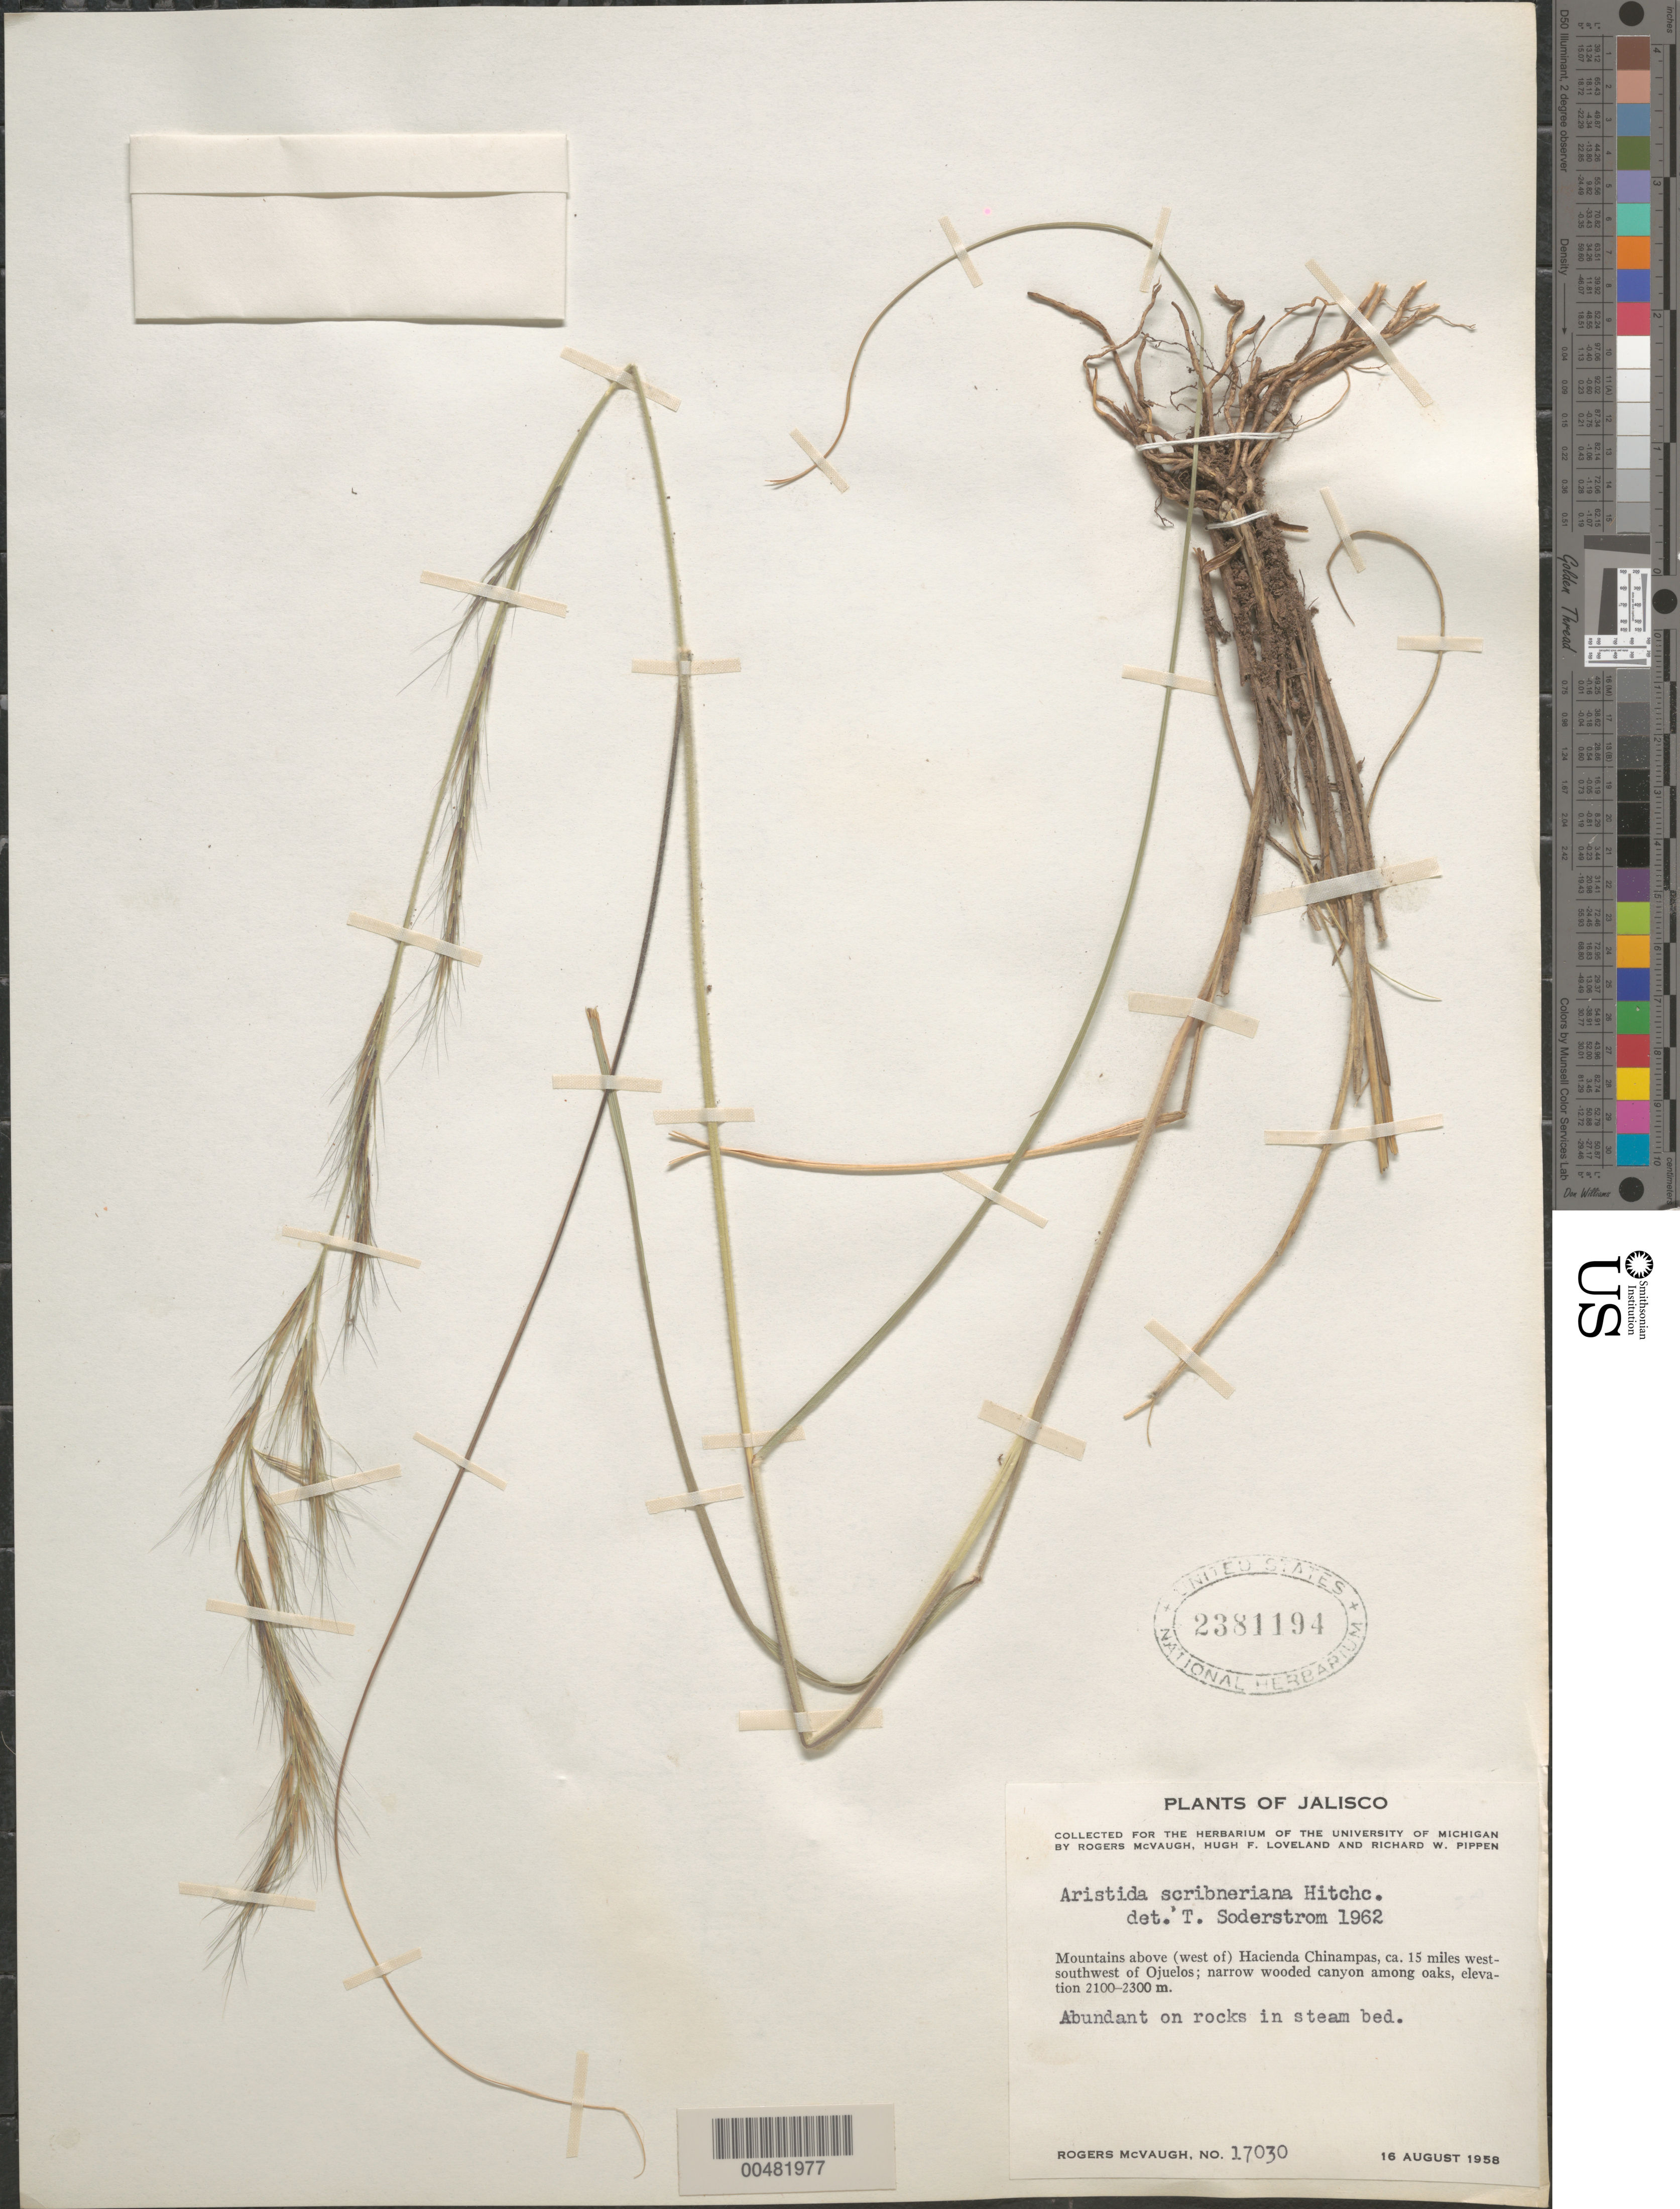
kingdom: Plantae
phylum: Tracheophyta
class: Liliopsida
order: Poales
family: Poaceae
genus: Aristida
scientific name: Aristida scribneriana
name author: Hitchc.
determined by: Soderstrom, T. R.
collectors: R. McVaugh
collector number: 17030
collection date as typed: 16 Aug 1958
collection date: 1958-08-16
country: Mexico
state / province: Jalisco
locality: Mountains above (W of) Hacienda Chinampas, ca 15 mi WSW of Ojuelos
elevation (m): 2100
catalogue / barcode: US 2381194